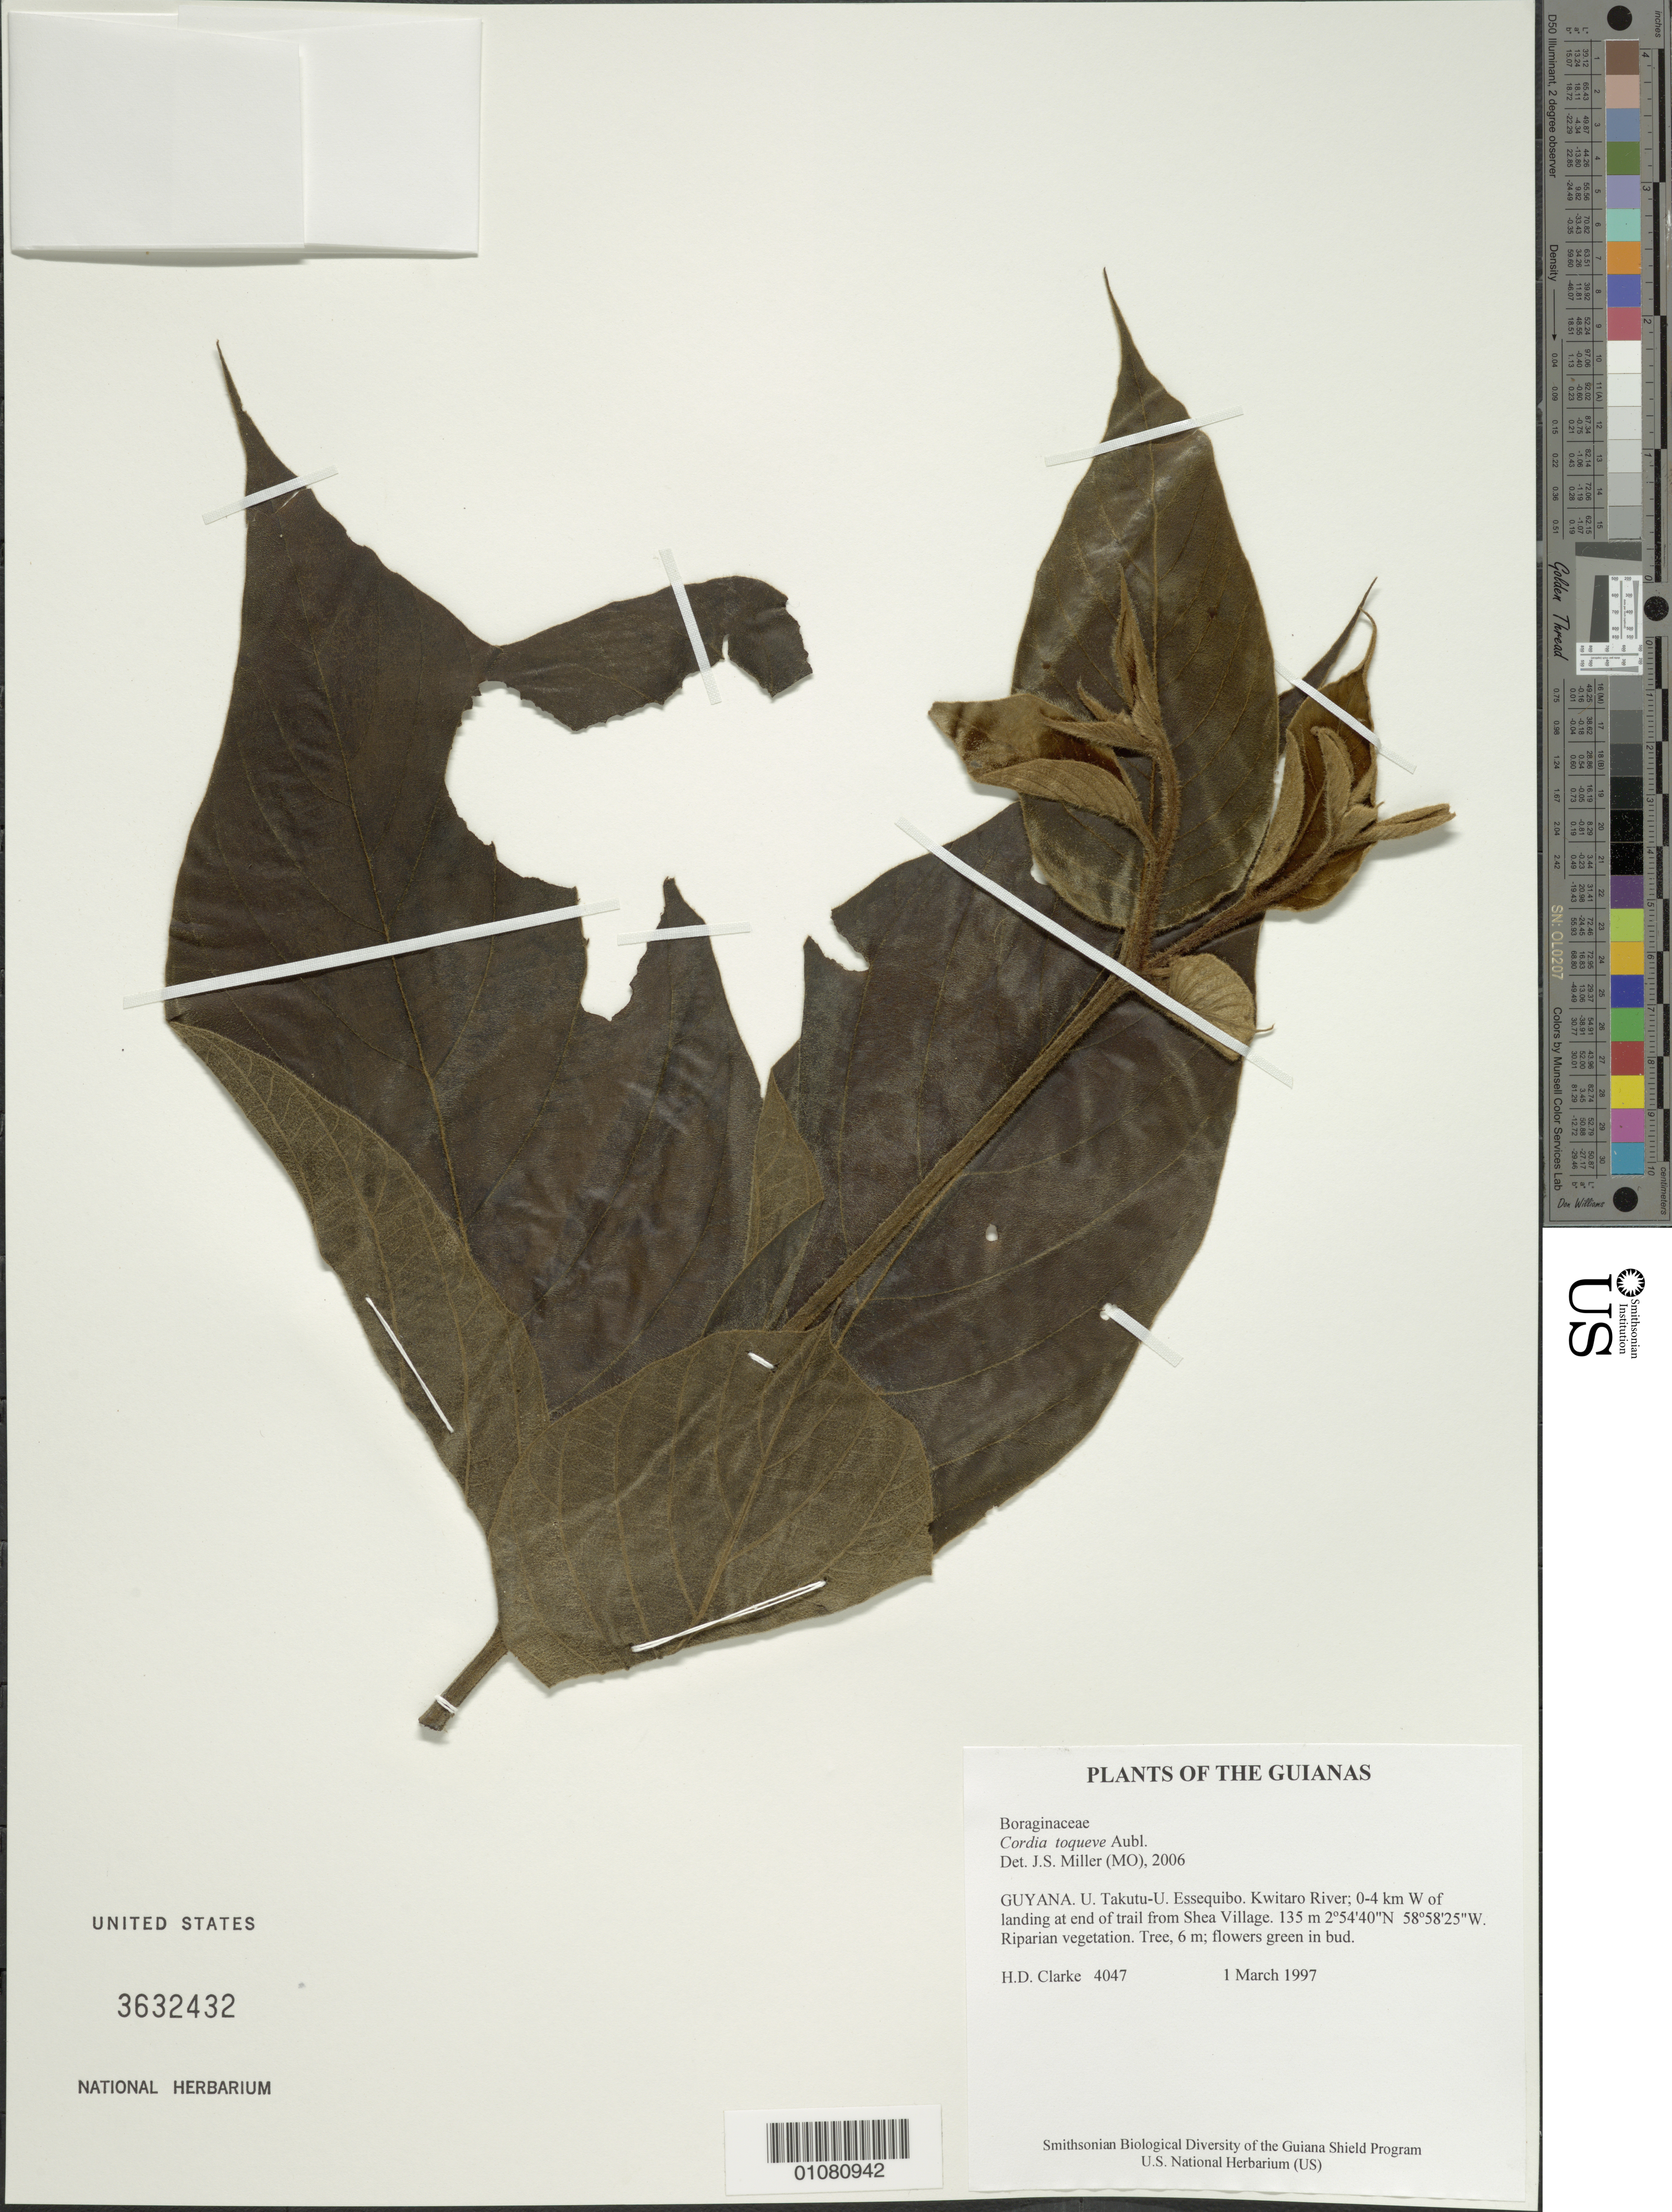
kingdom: Plantae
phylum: Tracheophyta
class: Magnoliopsida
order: Boraginales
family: Cordiaceae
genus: Cordia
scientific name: Cordia toqueve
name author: Aubl.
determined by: Miller, James S., (MO), Missouri Botanical Garden (UNITED STATES)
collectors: H. D. Clarke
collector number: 4047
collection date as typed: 1 March 1997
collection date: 1997-03-01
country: Guyana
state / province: U. Takutu-U. Essequibo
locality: Kwitaro River; 0-4 km W of landing at end of trail from Shea Village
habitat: Riparian vegetation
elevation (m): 135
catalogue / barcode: US 3632432